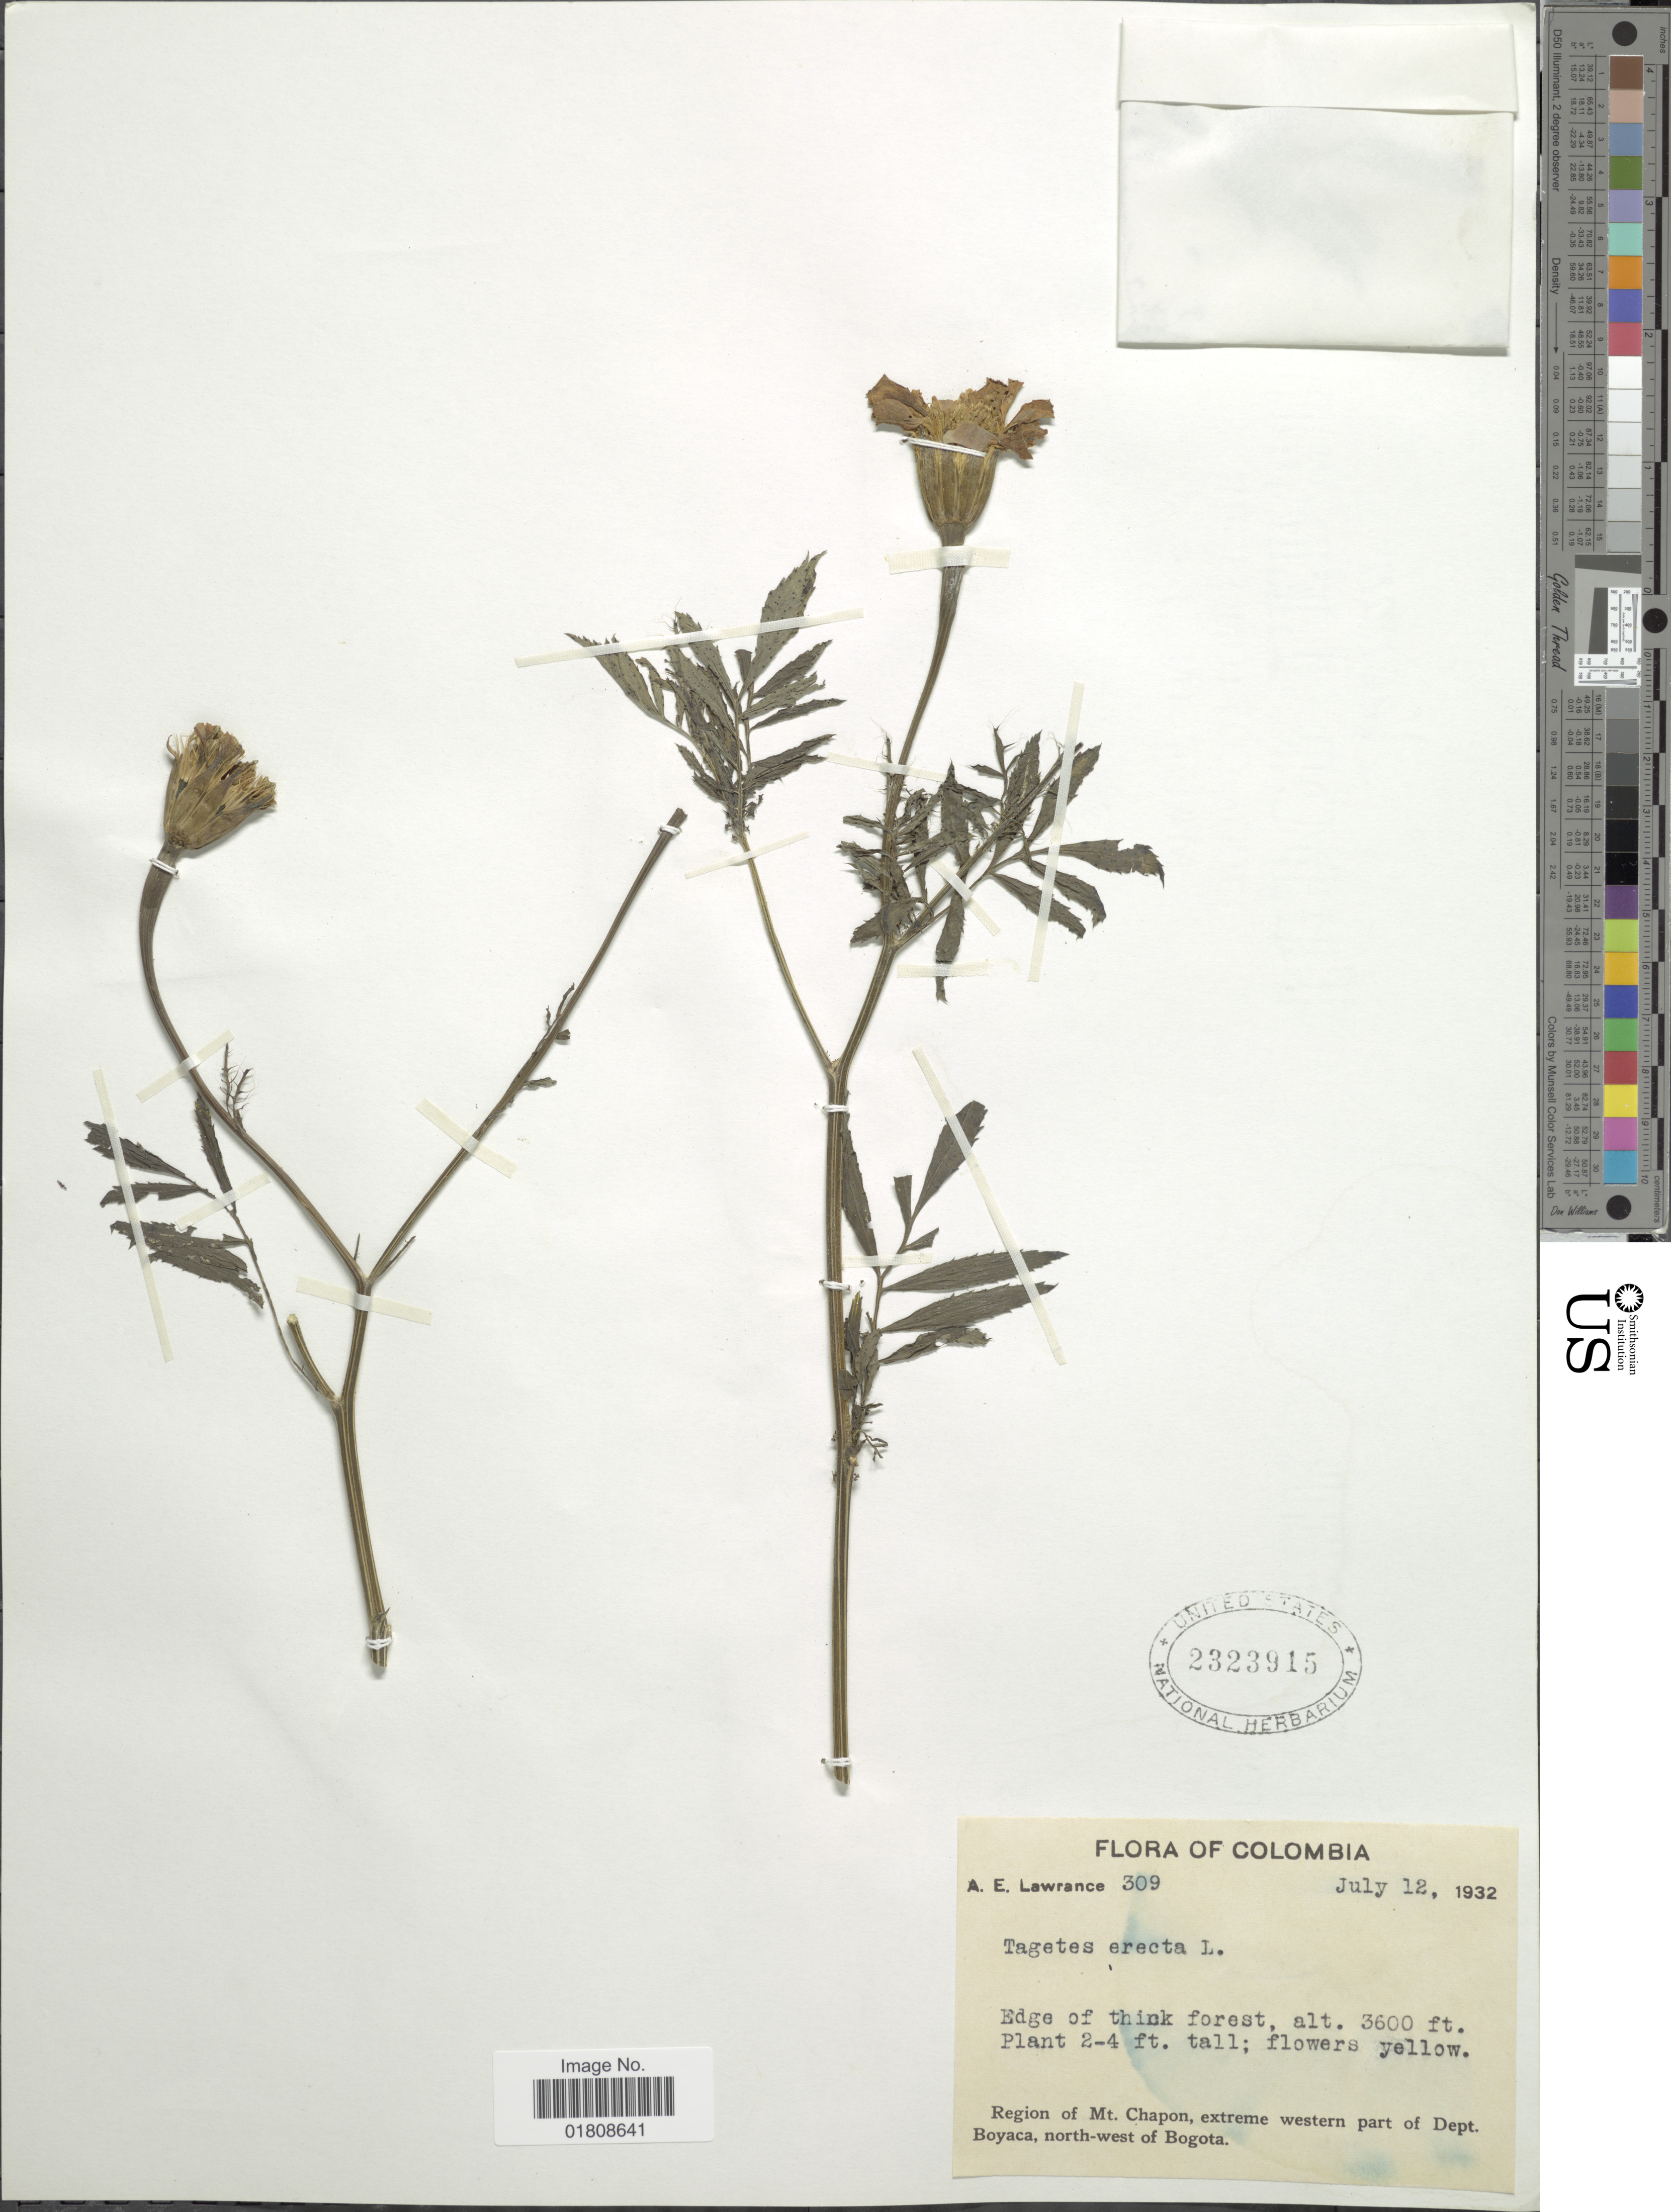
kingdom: Plantae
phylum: Tracheophyta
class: Magnoliopsida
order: Asterales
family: Asteraceae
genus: Tagetes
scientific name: Tagetes erecta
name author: L.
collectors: A. Lawrance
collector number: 309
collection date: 1932-07-12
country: Colombia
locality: Region of Mt. Chapon, extreme western part of Dept. Boyaca, north-west of Bogota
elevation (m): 1097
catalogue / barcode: US 2323915